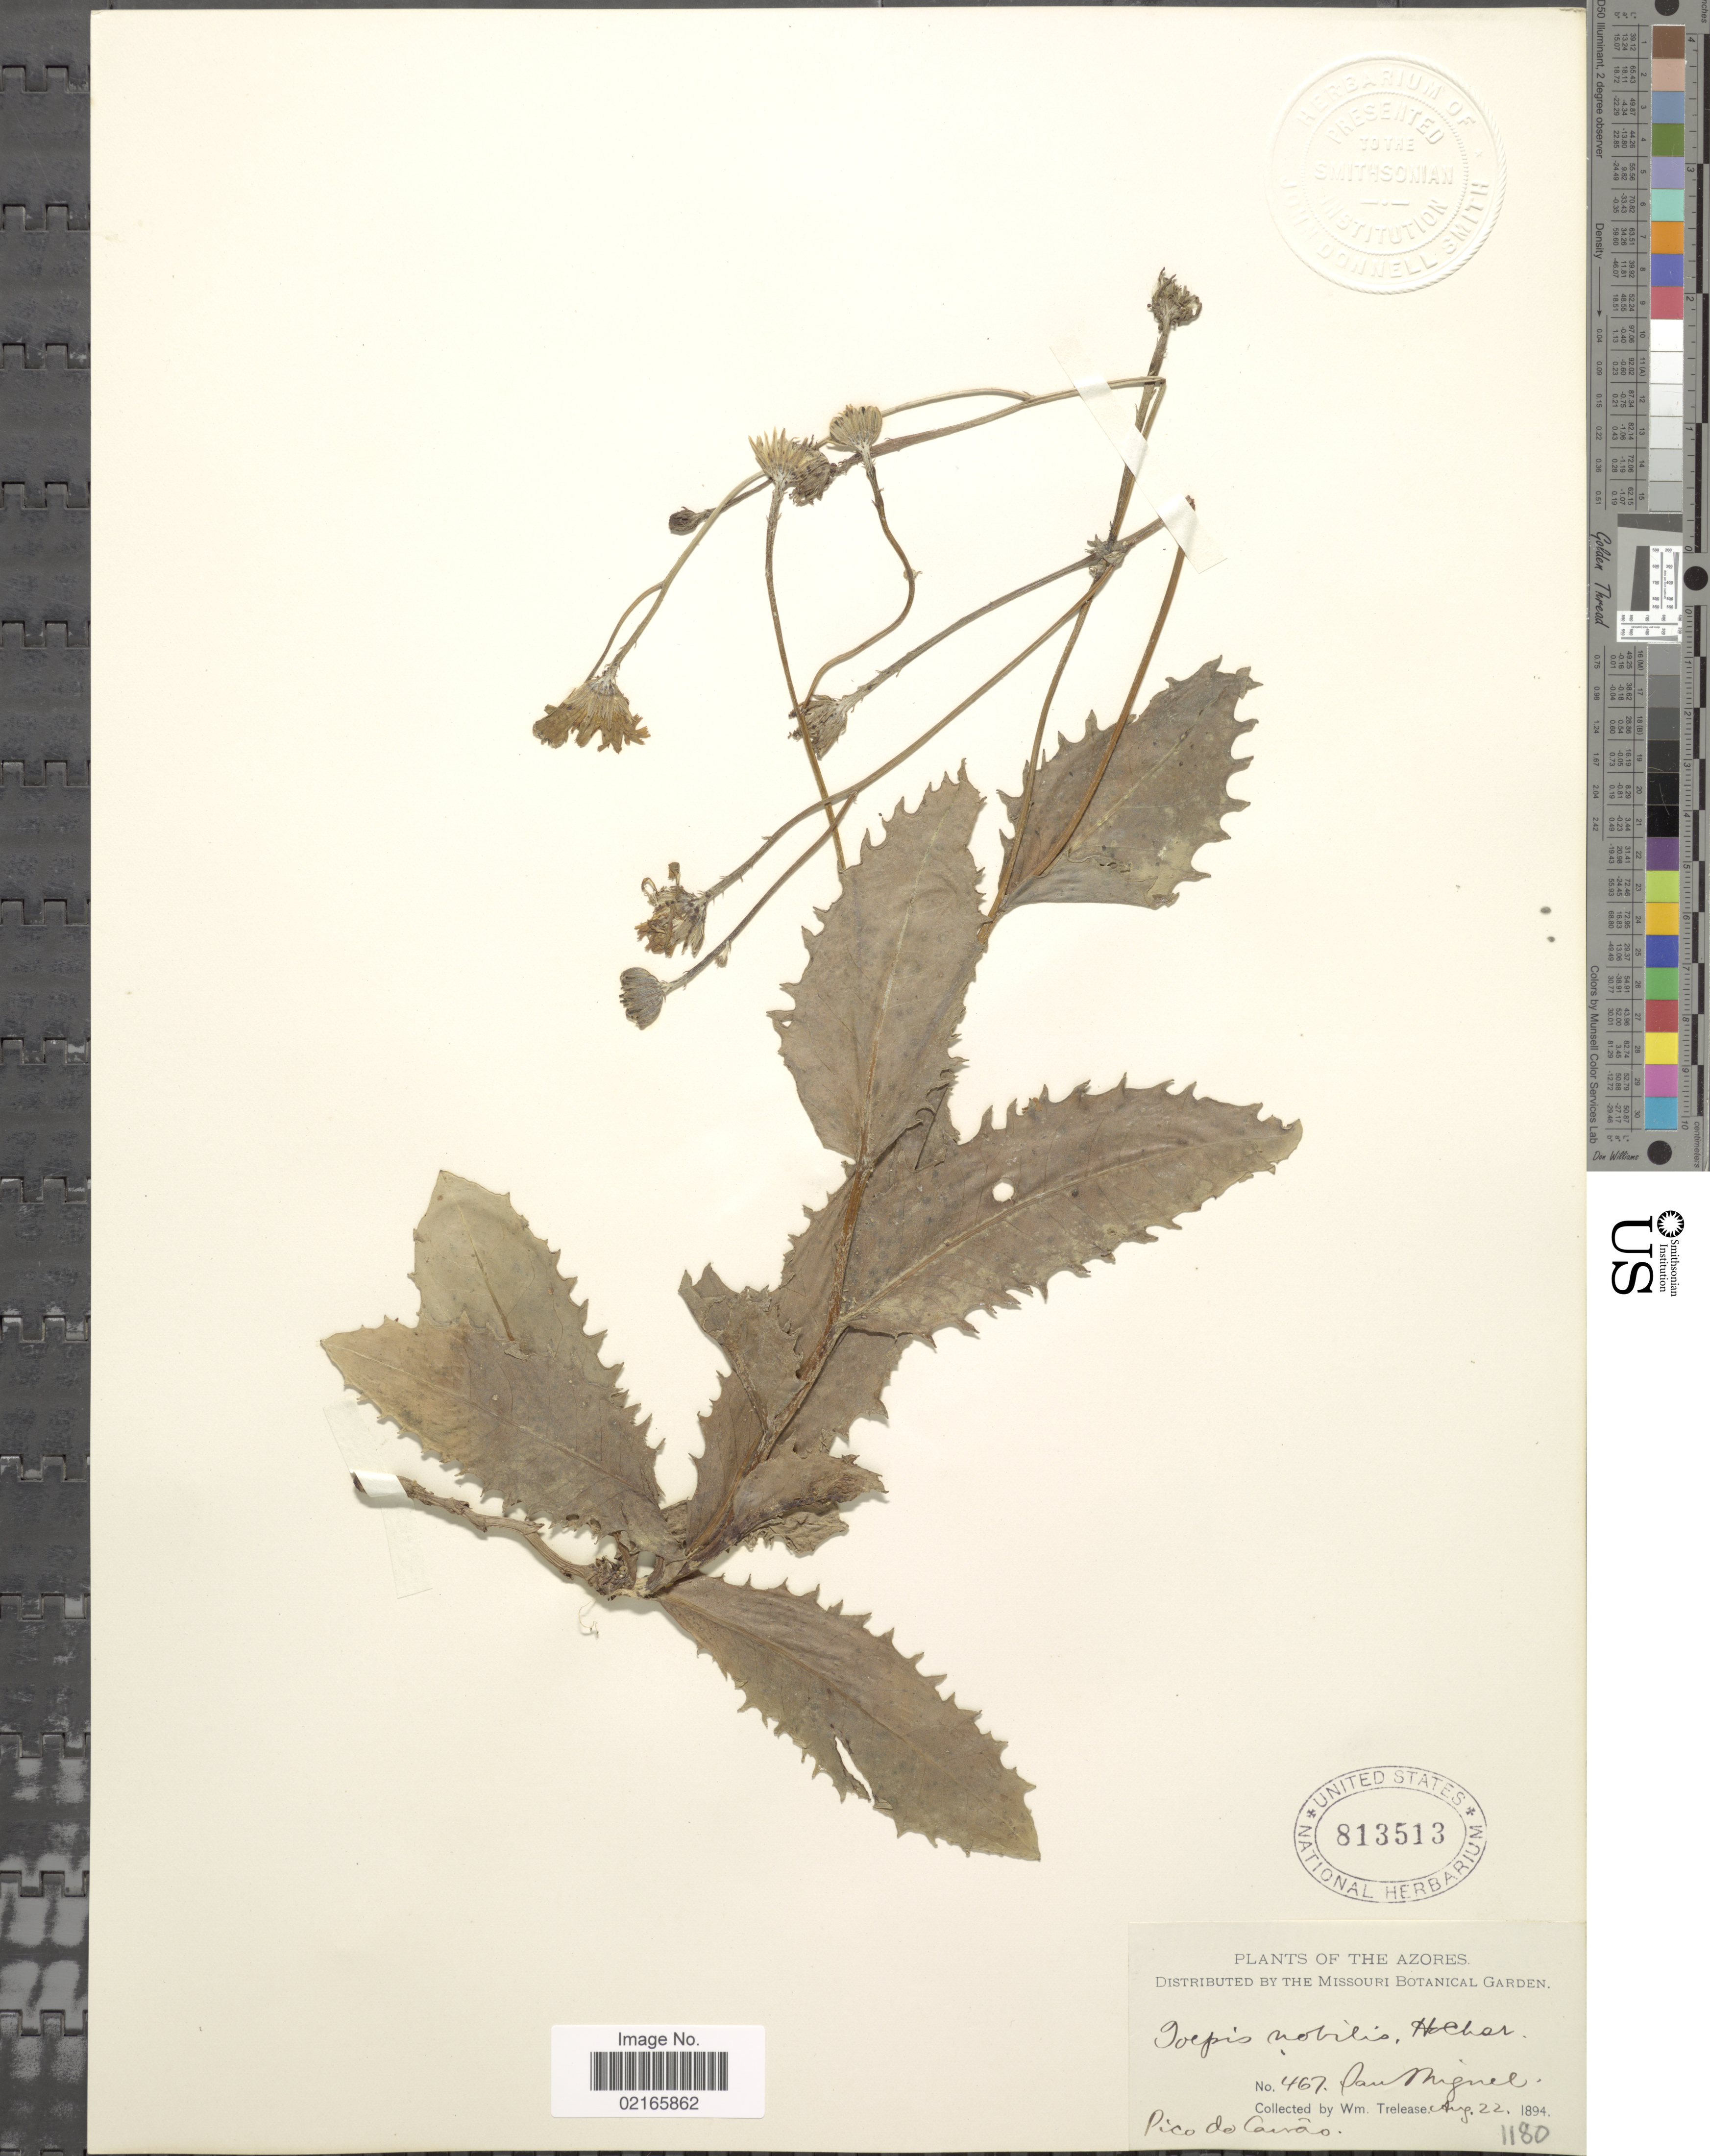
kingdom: Plantae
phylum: Tracheophyta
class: Magnoliopsida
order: Asterales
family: Asteraceae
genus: Tolpis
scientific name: Tolpis azorica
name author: (Nutt.) P. Silva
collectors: W. Trelease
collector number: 1180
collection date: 1894-08-22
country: Portugal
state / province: Azores (Aut. Reg.)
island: São Miguel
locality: San Miquel, Pico de Carnao [interpreted]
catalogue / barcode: US 813513